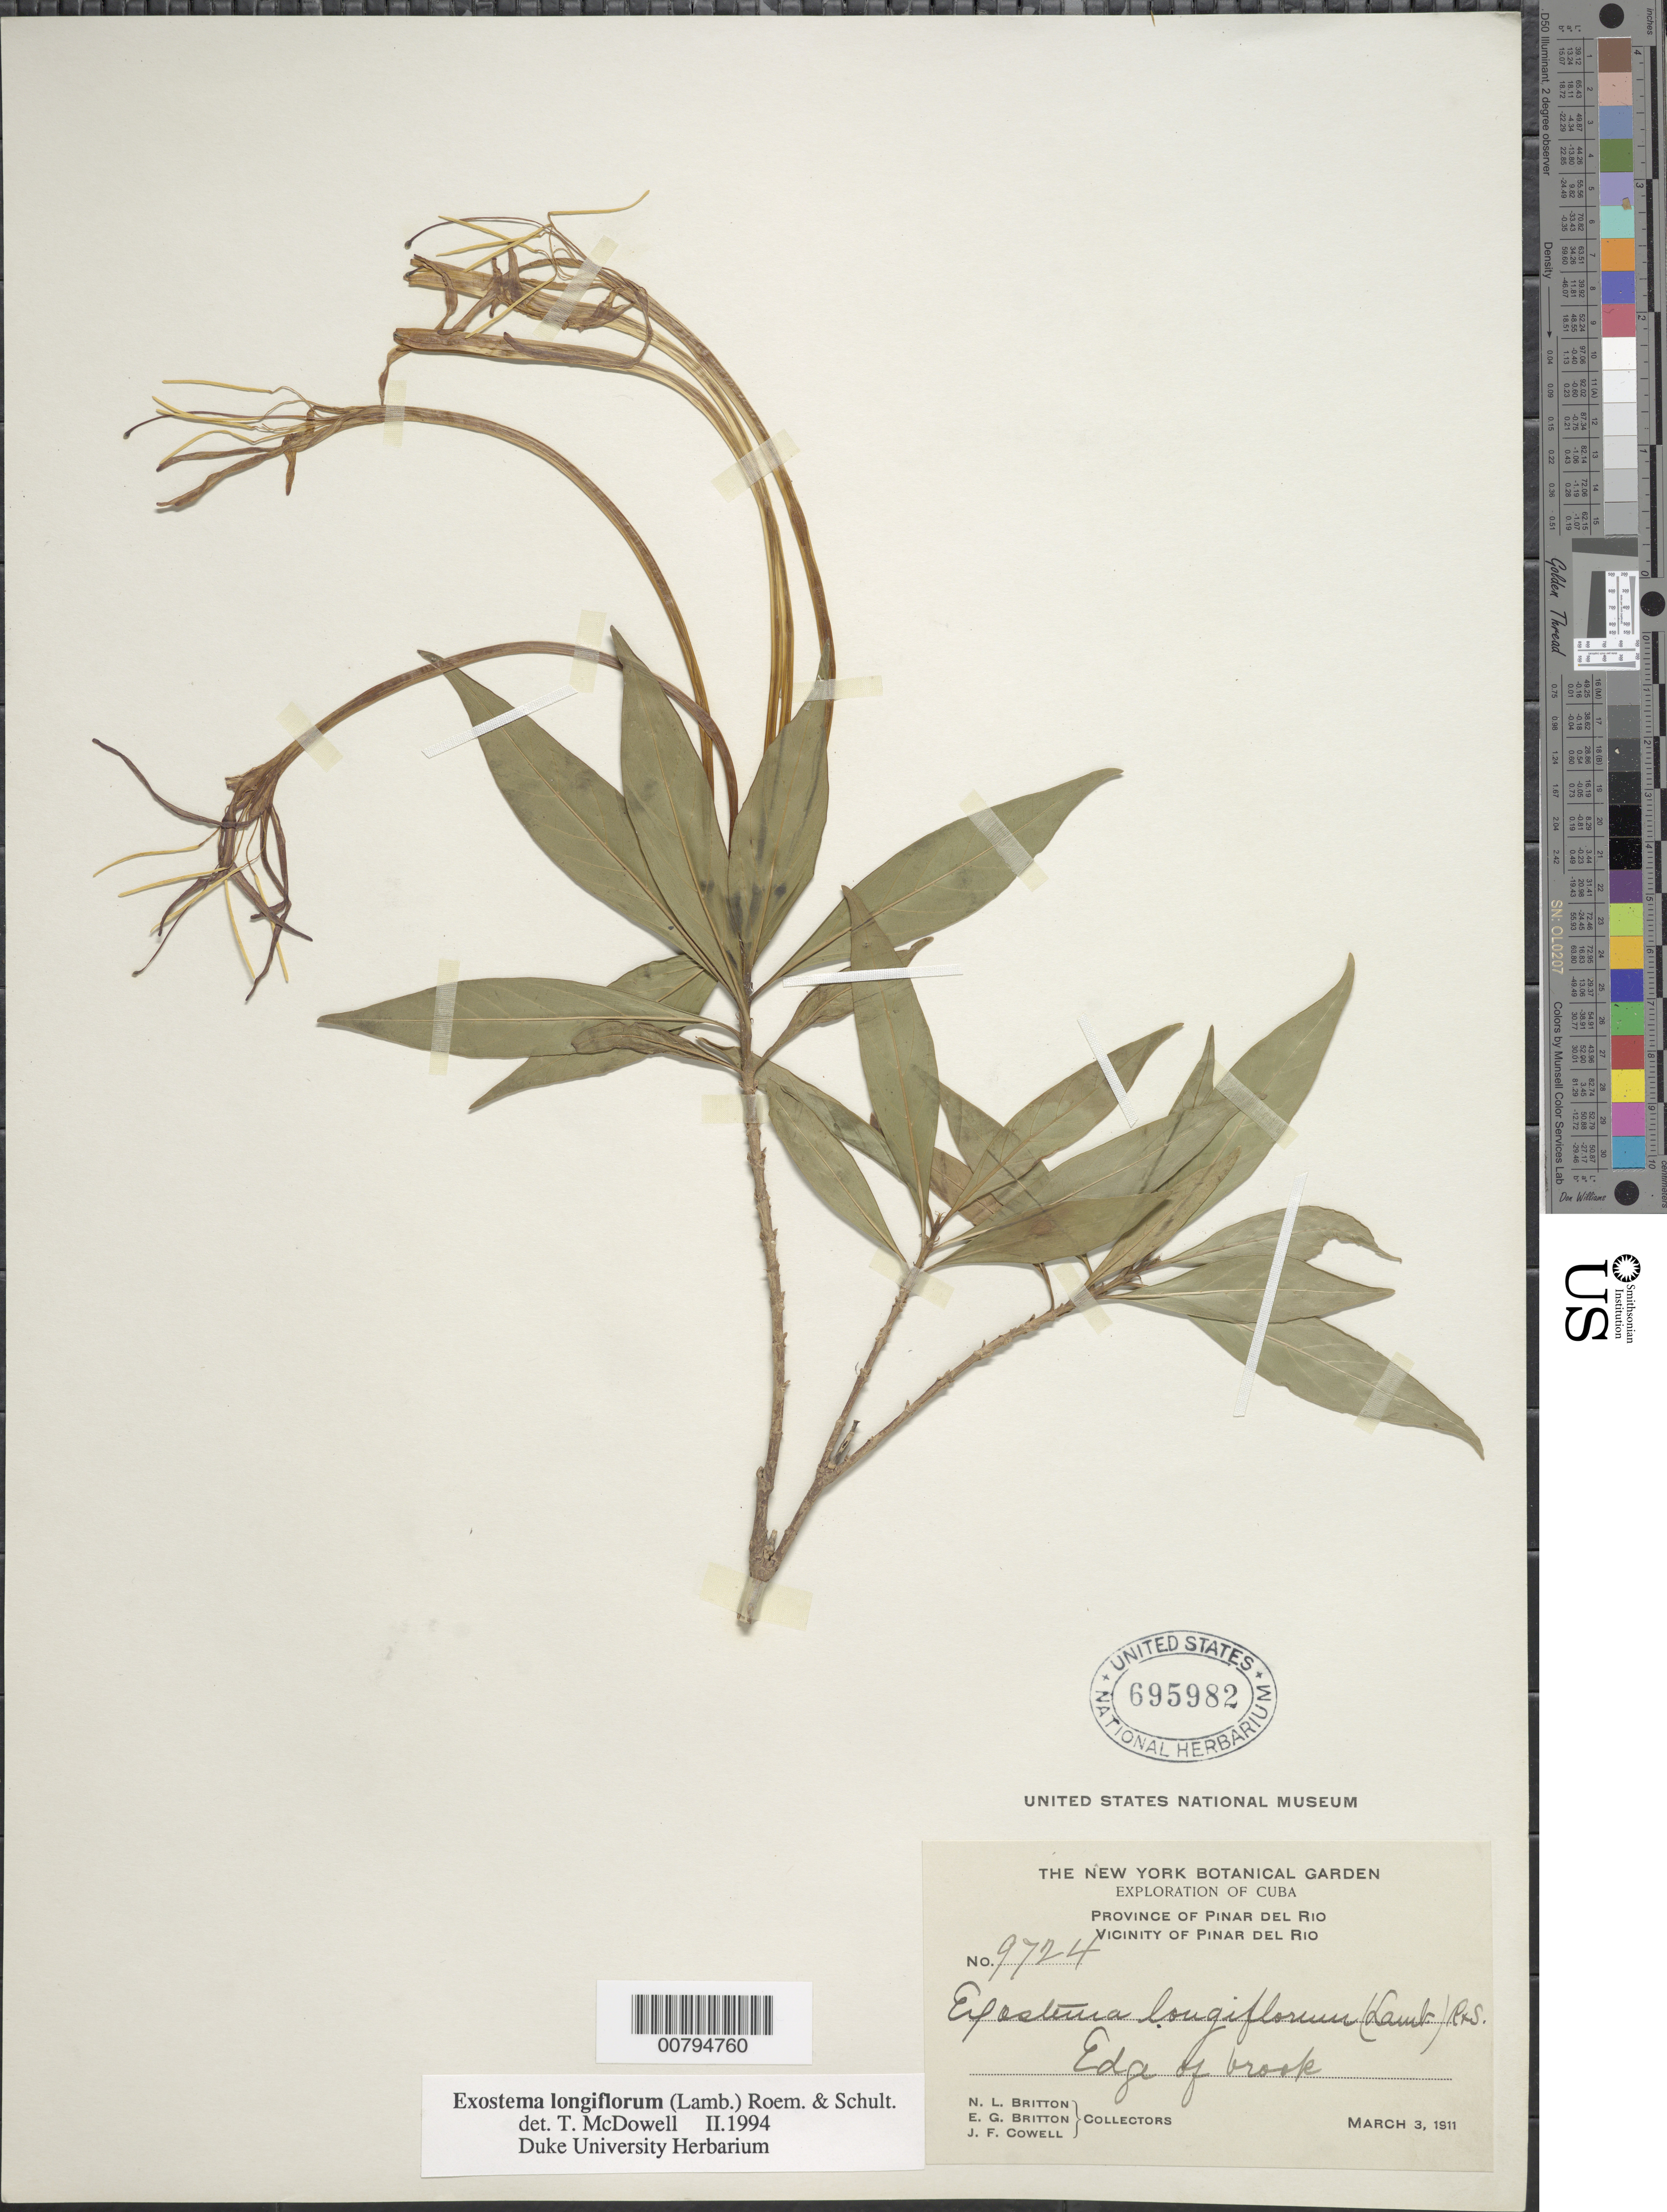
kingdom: Plantae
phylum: Tracheophyta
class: Magnoliopsida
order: Gentianales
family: Rubiaceae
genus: Exostema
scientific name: Exostema longiflorum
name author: (Lamb.) Roem. & Schult.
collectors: N. Britton, E. G. Britton & J. F. Cowell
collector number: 9724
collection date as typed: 03 Mar 1911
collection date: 1911-03-03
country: Cuba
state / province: Pinar del Río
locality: Vicinity of Pinar Del Rio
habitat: Edge of Brook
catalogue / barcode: US 695982